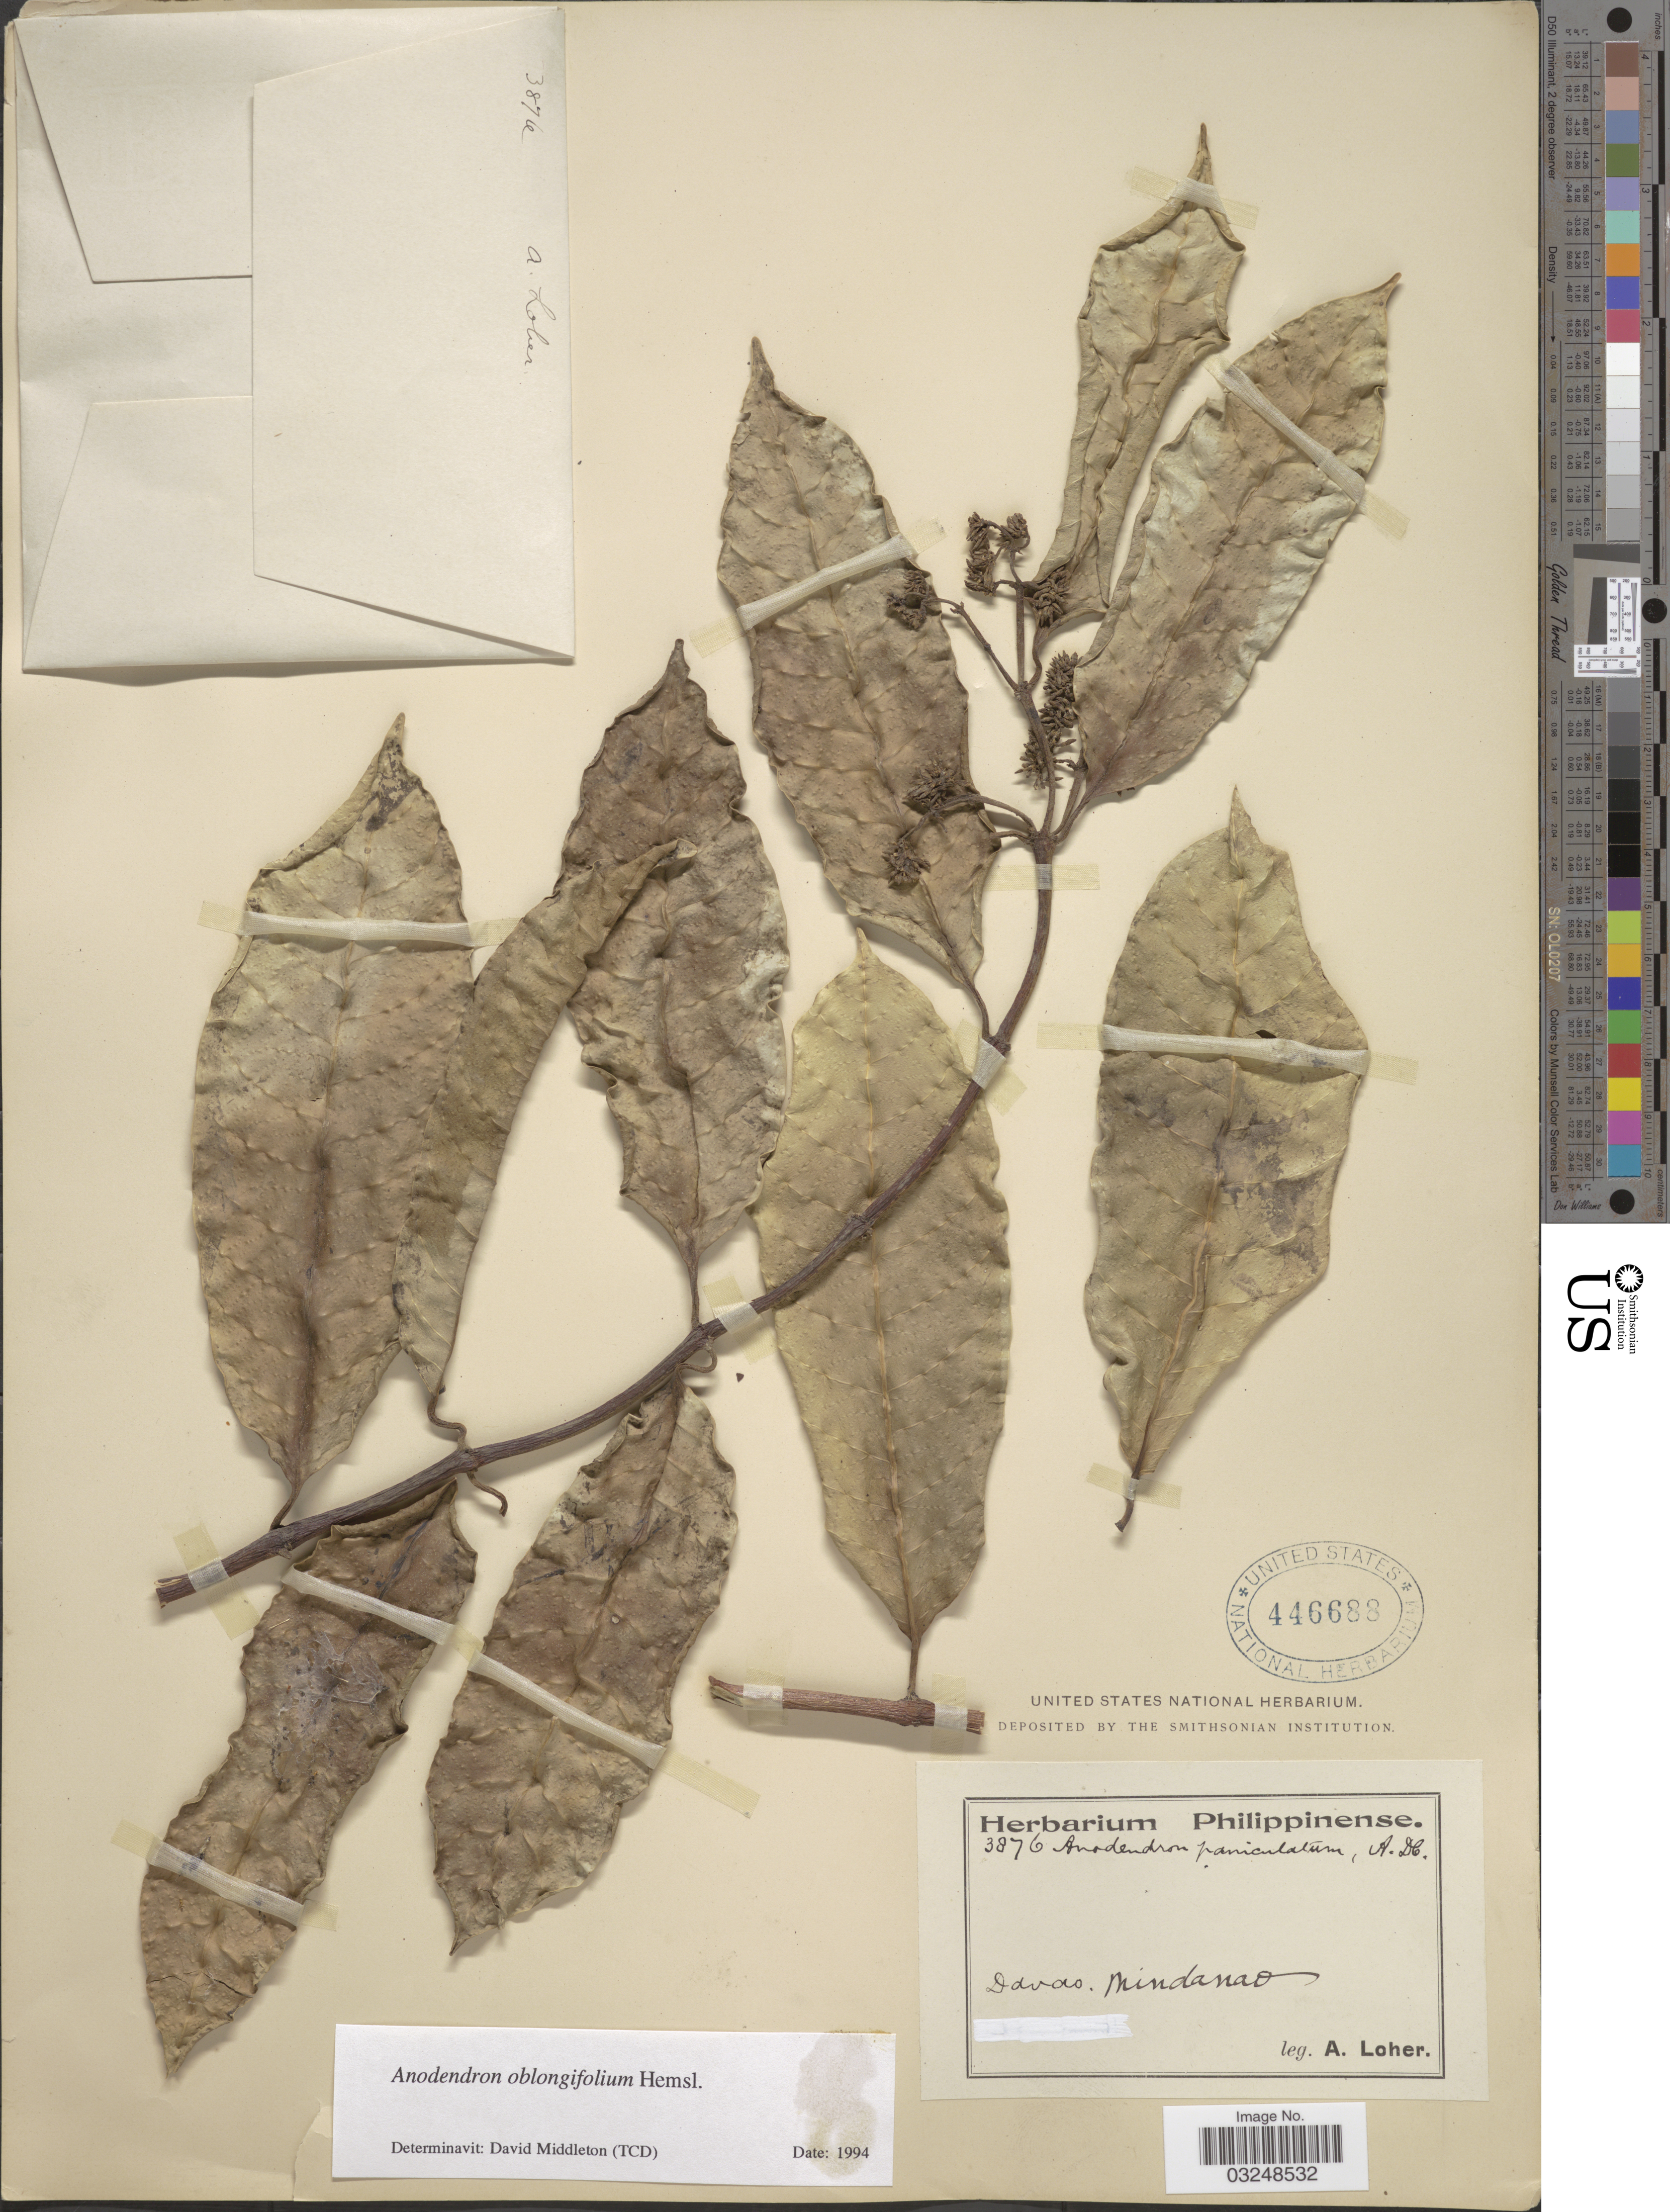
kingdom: Plantae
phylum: Tracheophyta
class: Magnoliopsida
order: Gentianales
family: Apocynaceae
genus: Anodendron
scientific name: Anodendron oblongifolium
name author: Hemsl.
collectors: A. Loher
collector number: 3876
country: Philippines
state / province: Davao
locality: Davao, Mindanao.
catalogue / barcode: US 446688